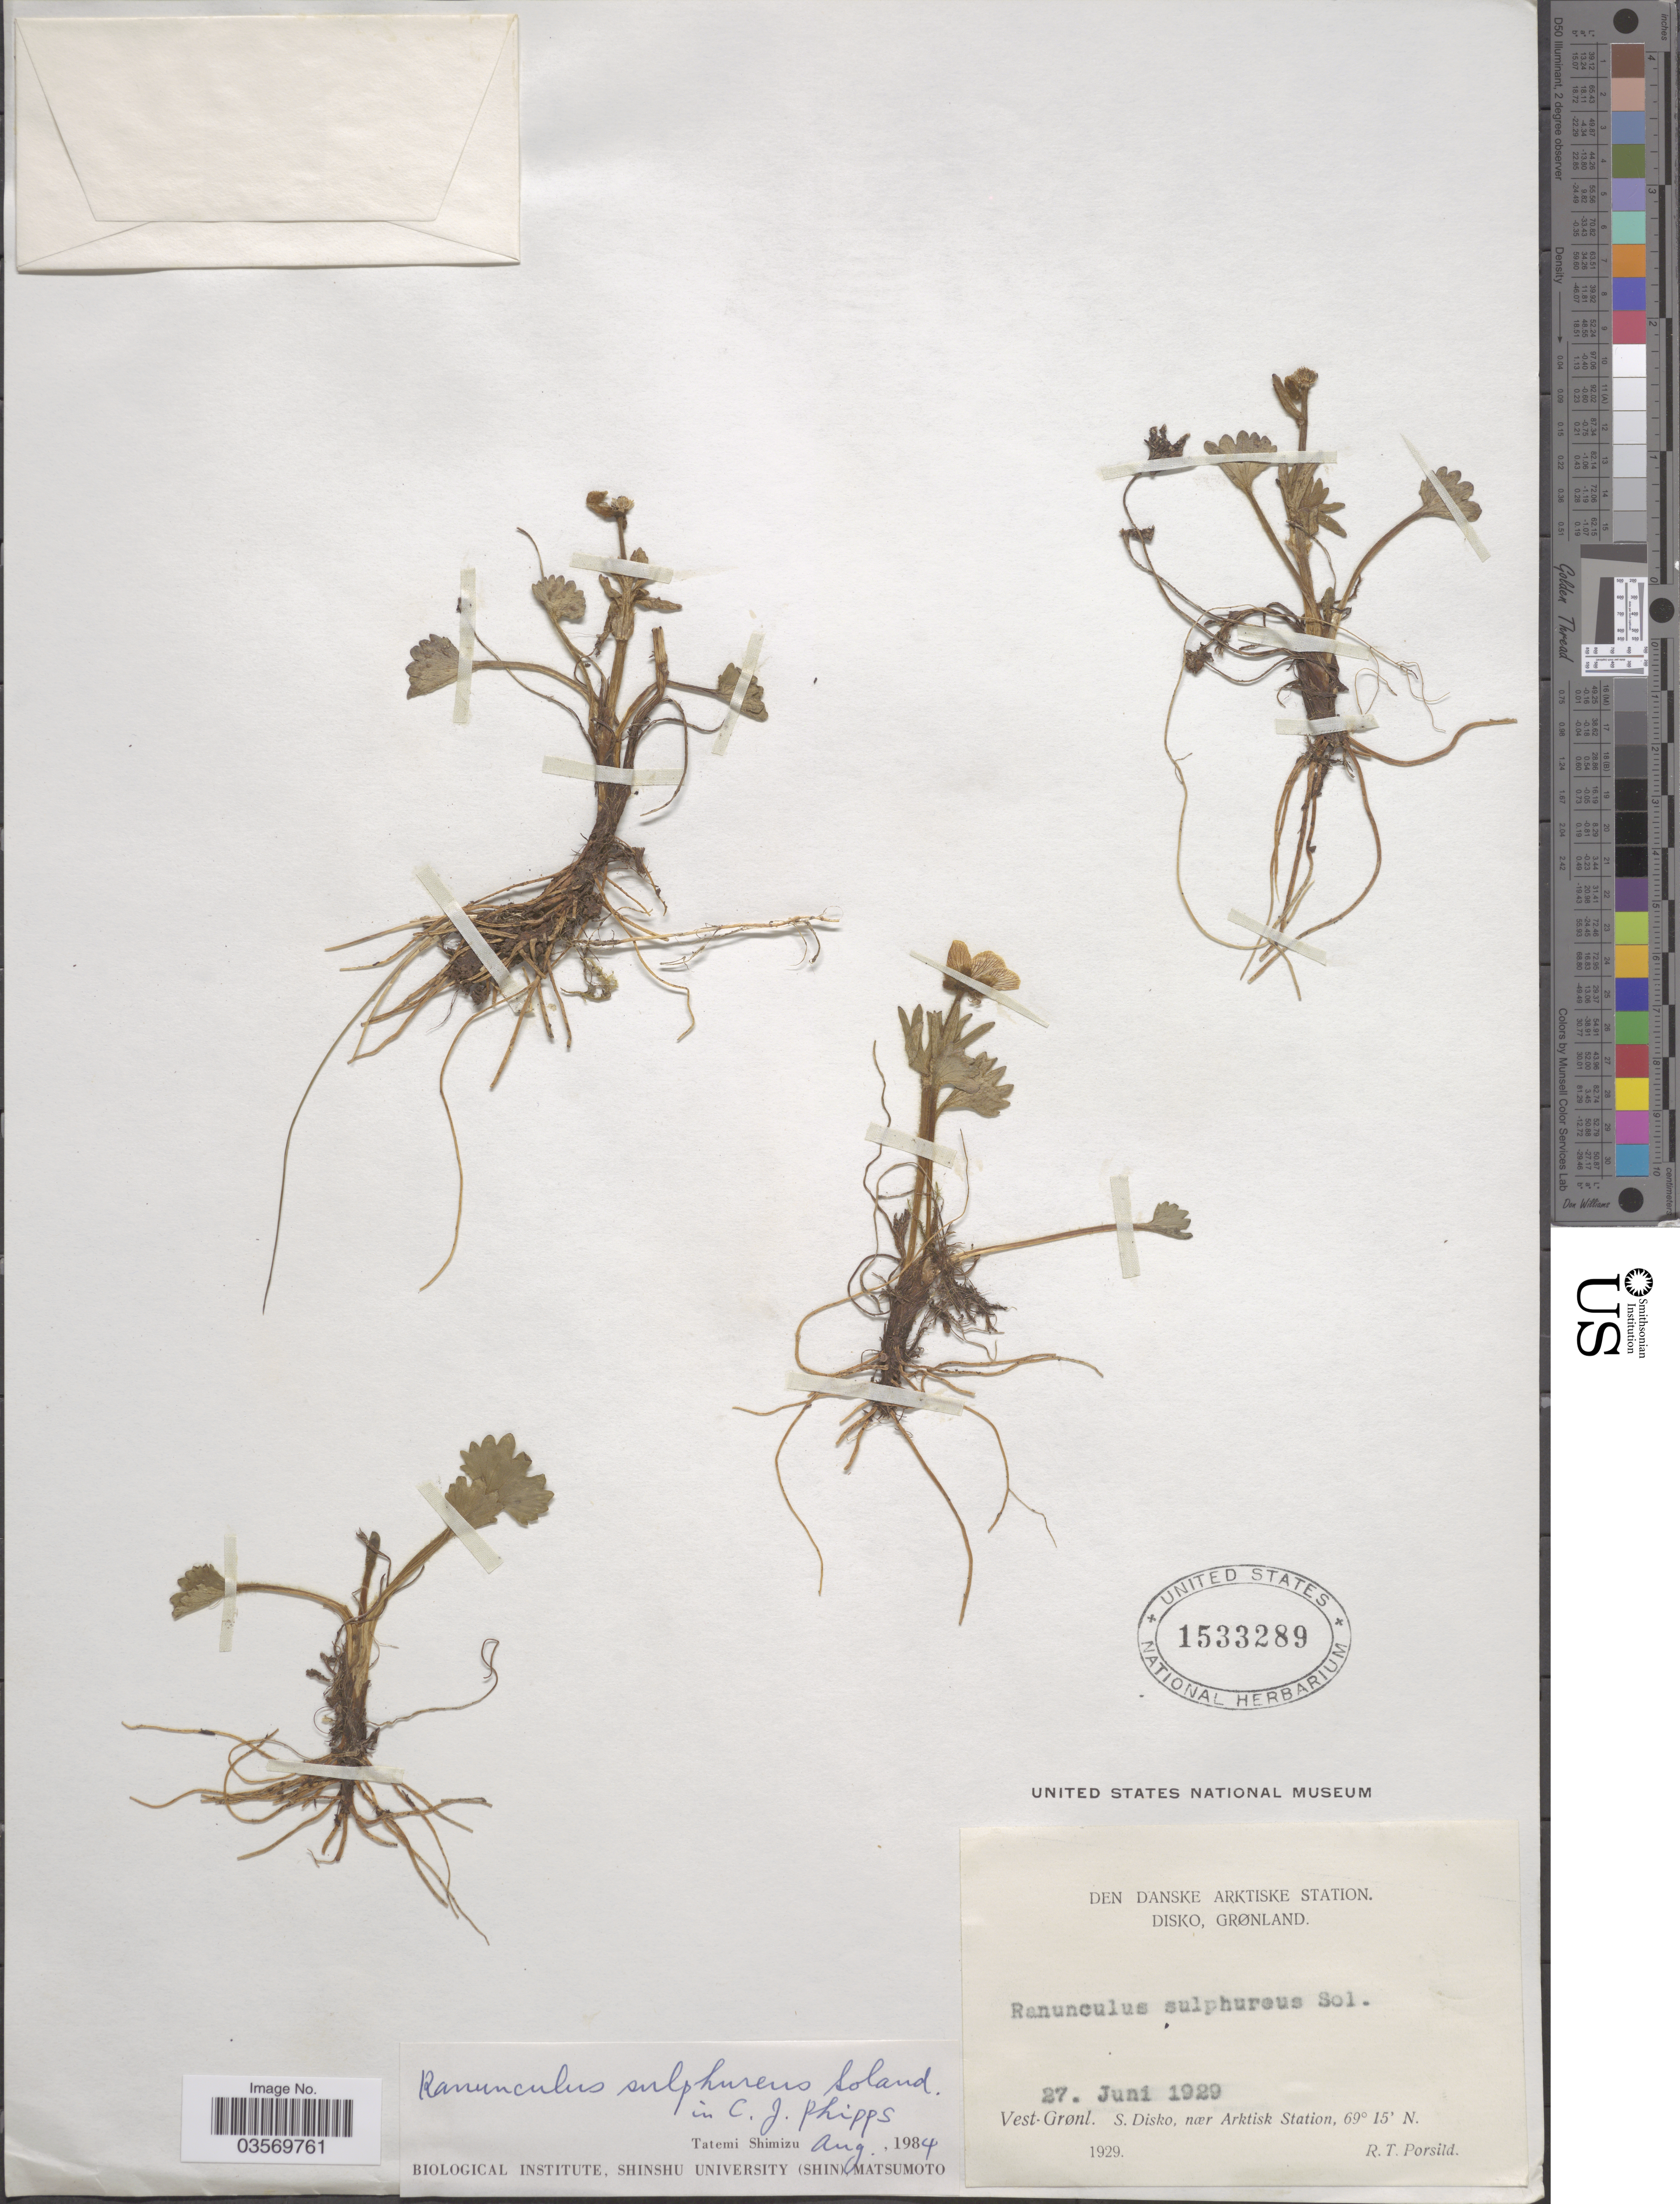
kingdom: Plantae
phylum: Tracheophyta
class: Magnoliopsida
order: Ranunculales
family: Ranunculaceae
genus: Ranunculus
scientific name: Ranunculus sulphureus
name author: Sol.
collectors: R. T. Porsild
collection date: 1929-06-27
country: Greenland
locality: Den Danske Arktiske Station. Disko, Grønland. Vest-Grønl. S. Disko, nær Arktisk Station.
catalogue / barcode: US 1533289